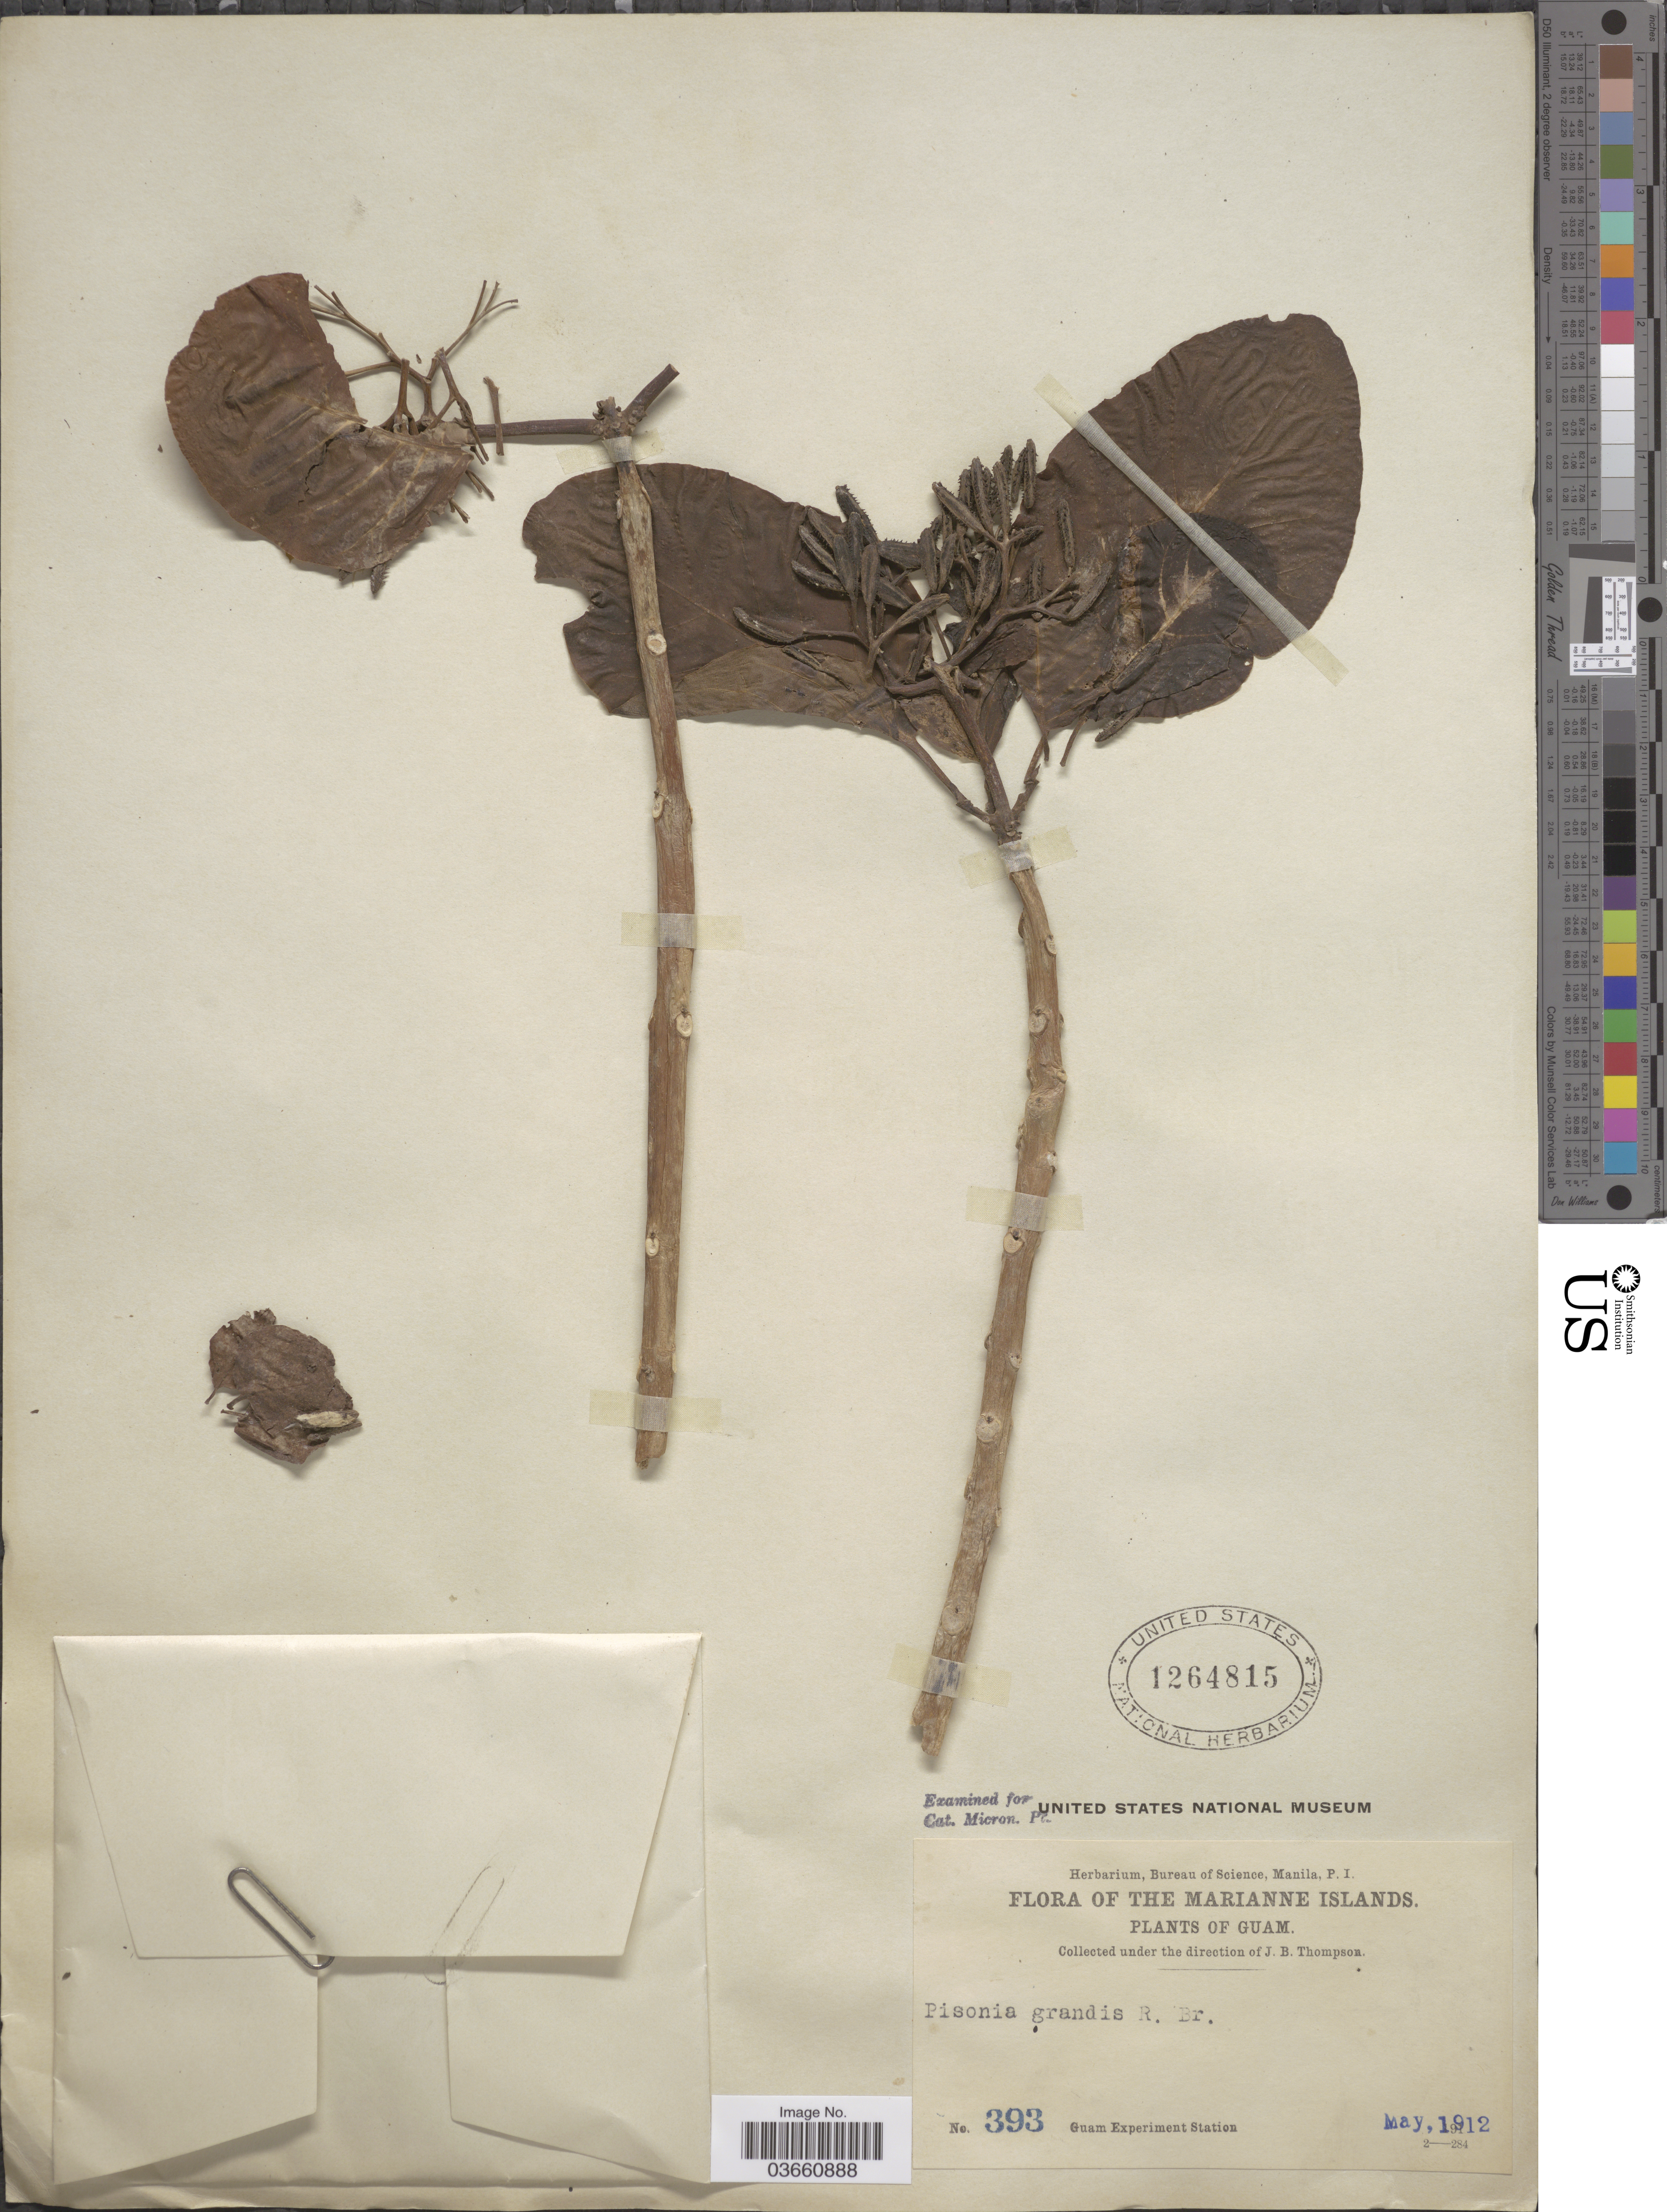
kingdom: Plantae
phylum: Tracheophyta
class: Magnoliopsida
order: Caryophyllales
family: Nyctaginaceae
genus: Pisonia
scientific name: Pisonia grandis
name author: R. Br.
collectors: Guam Exp. Sta.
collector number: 393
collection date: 1912-05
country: Guam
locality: Marianne Islands.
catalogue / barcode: US 1264815